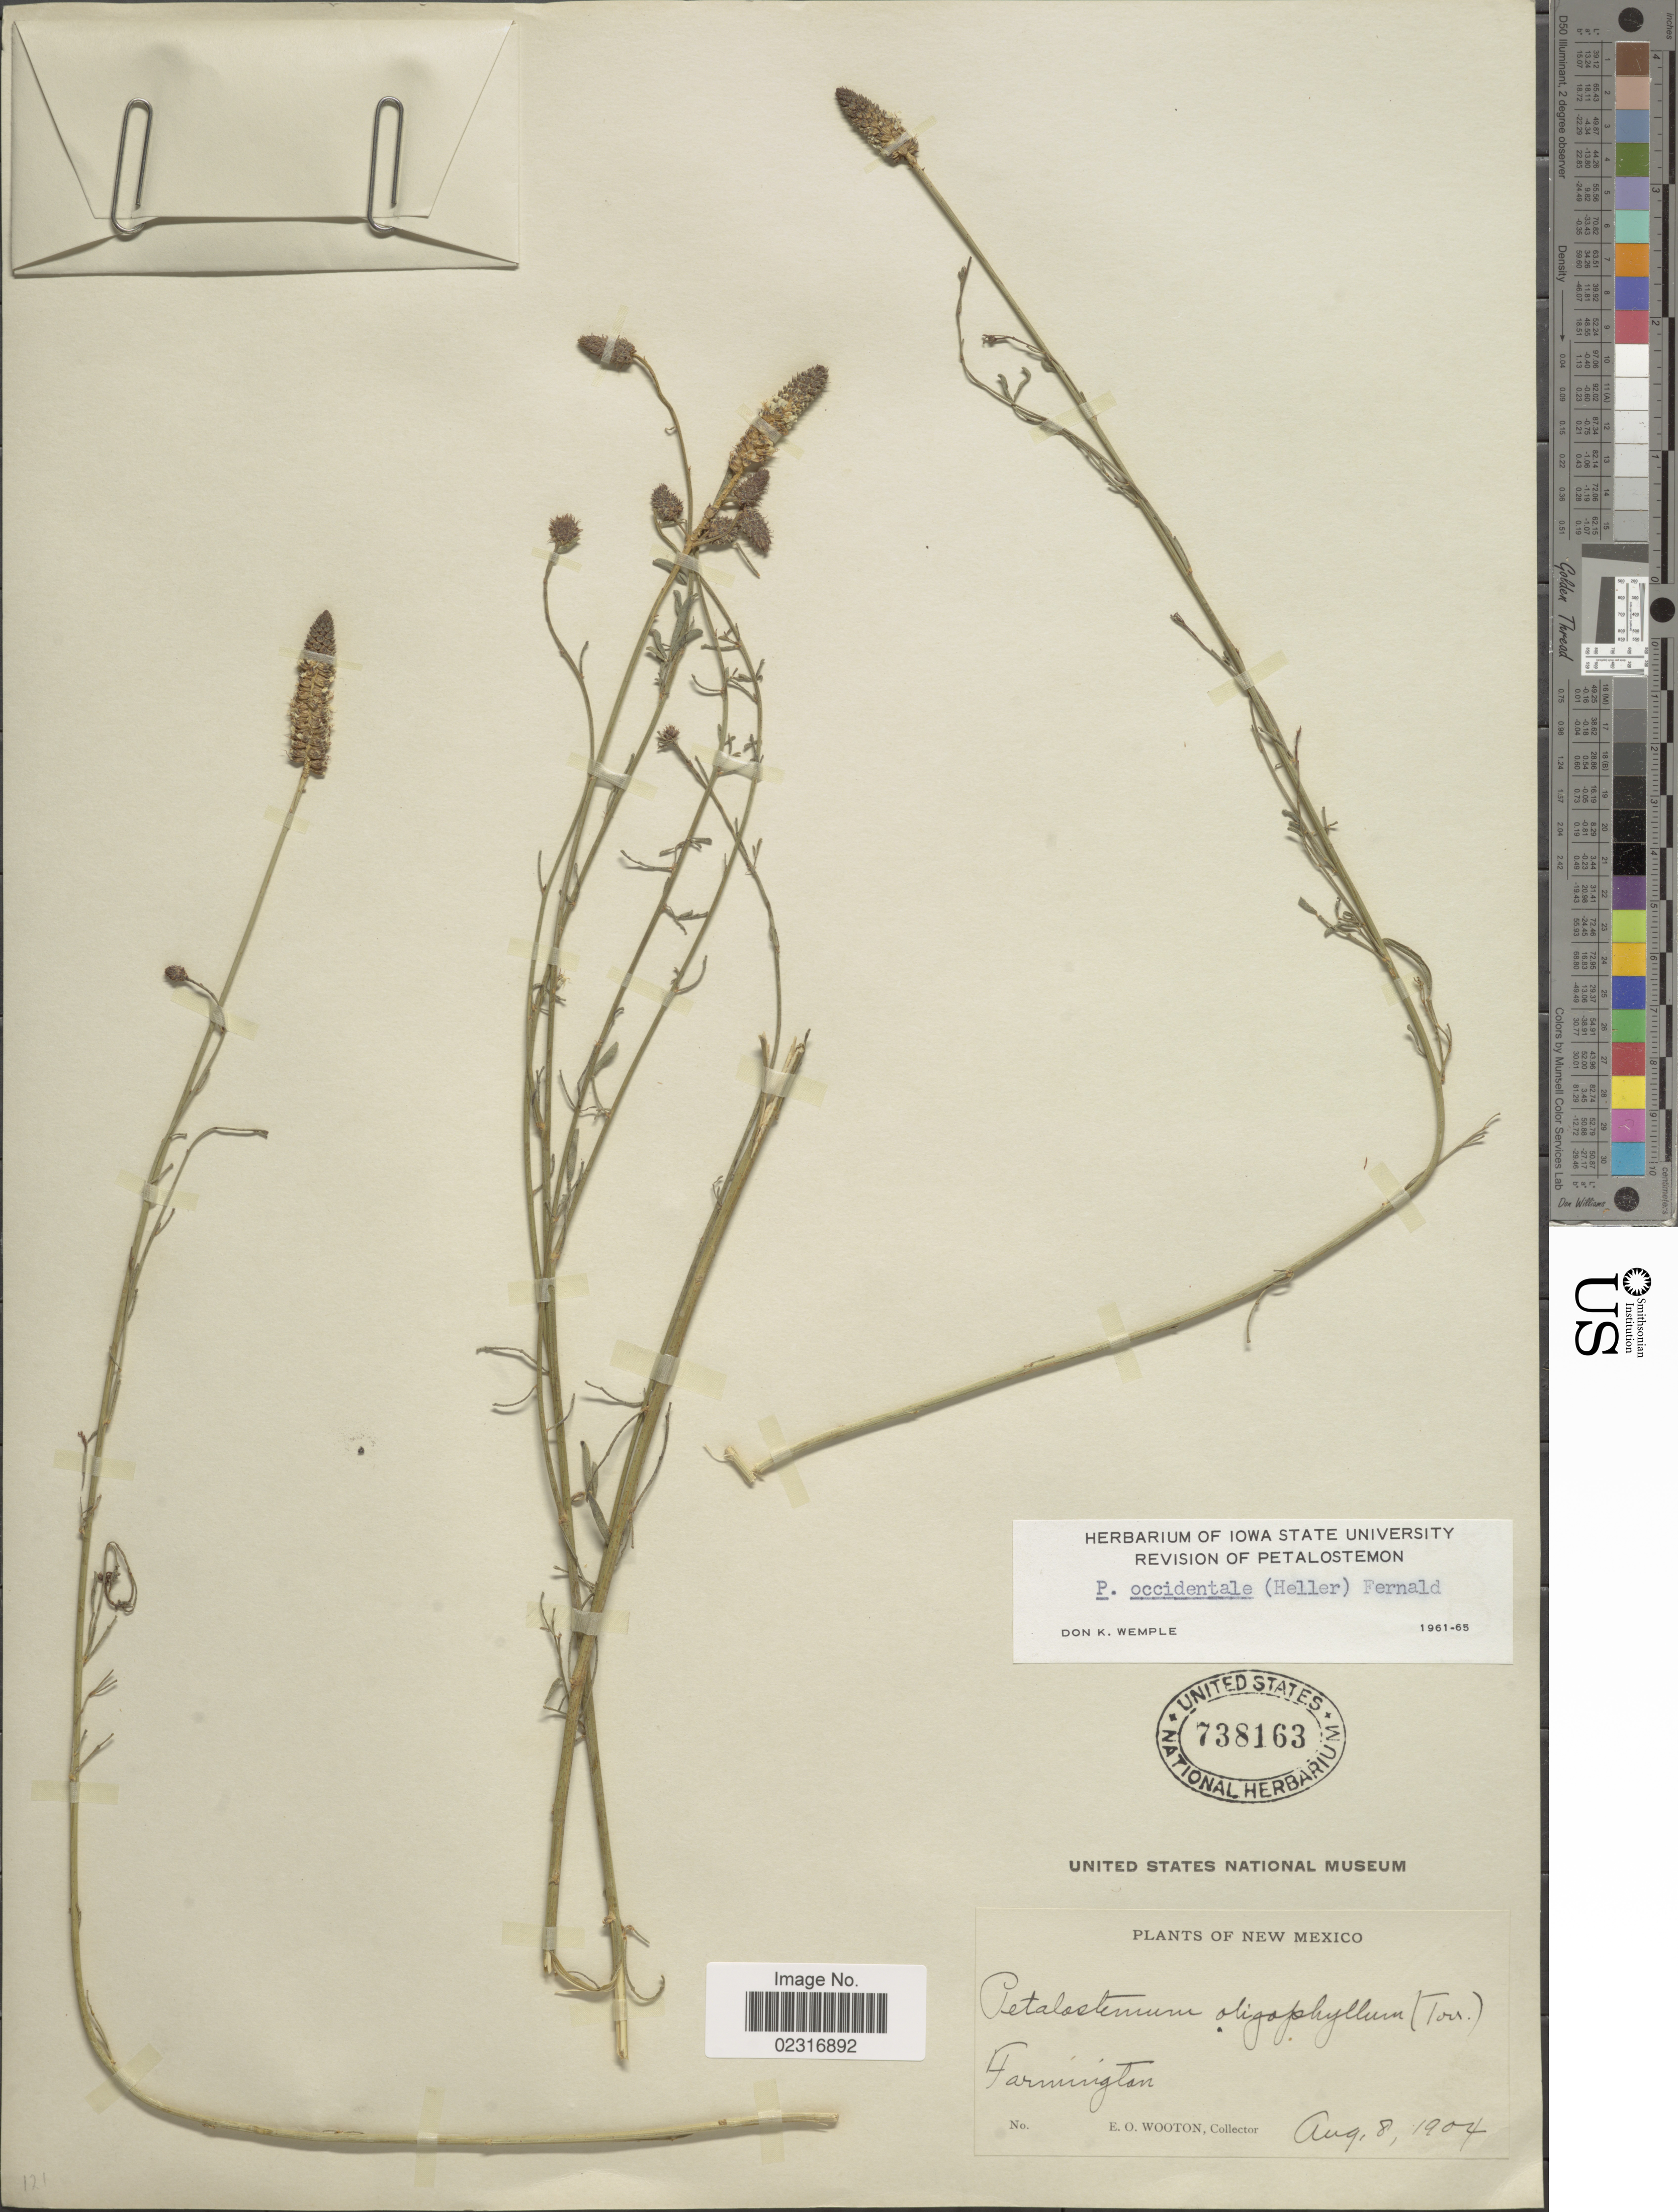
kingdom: Plantae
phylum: Tracheophyta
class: Magnoliopsida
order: Fabales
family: Fabaceae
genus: Dalea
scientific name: Dalea candida var. oligophylla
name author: (Torr) Shinners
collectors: E. O. Wooton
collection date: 1904-08-08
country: United States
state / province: New Mexico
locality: Farmington.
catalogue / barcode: US 738163